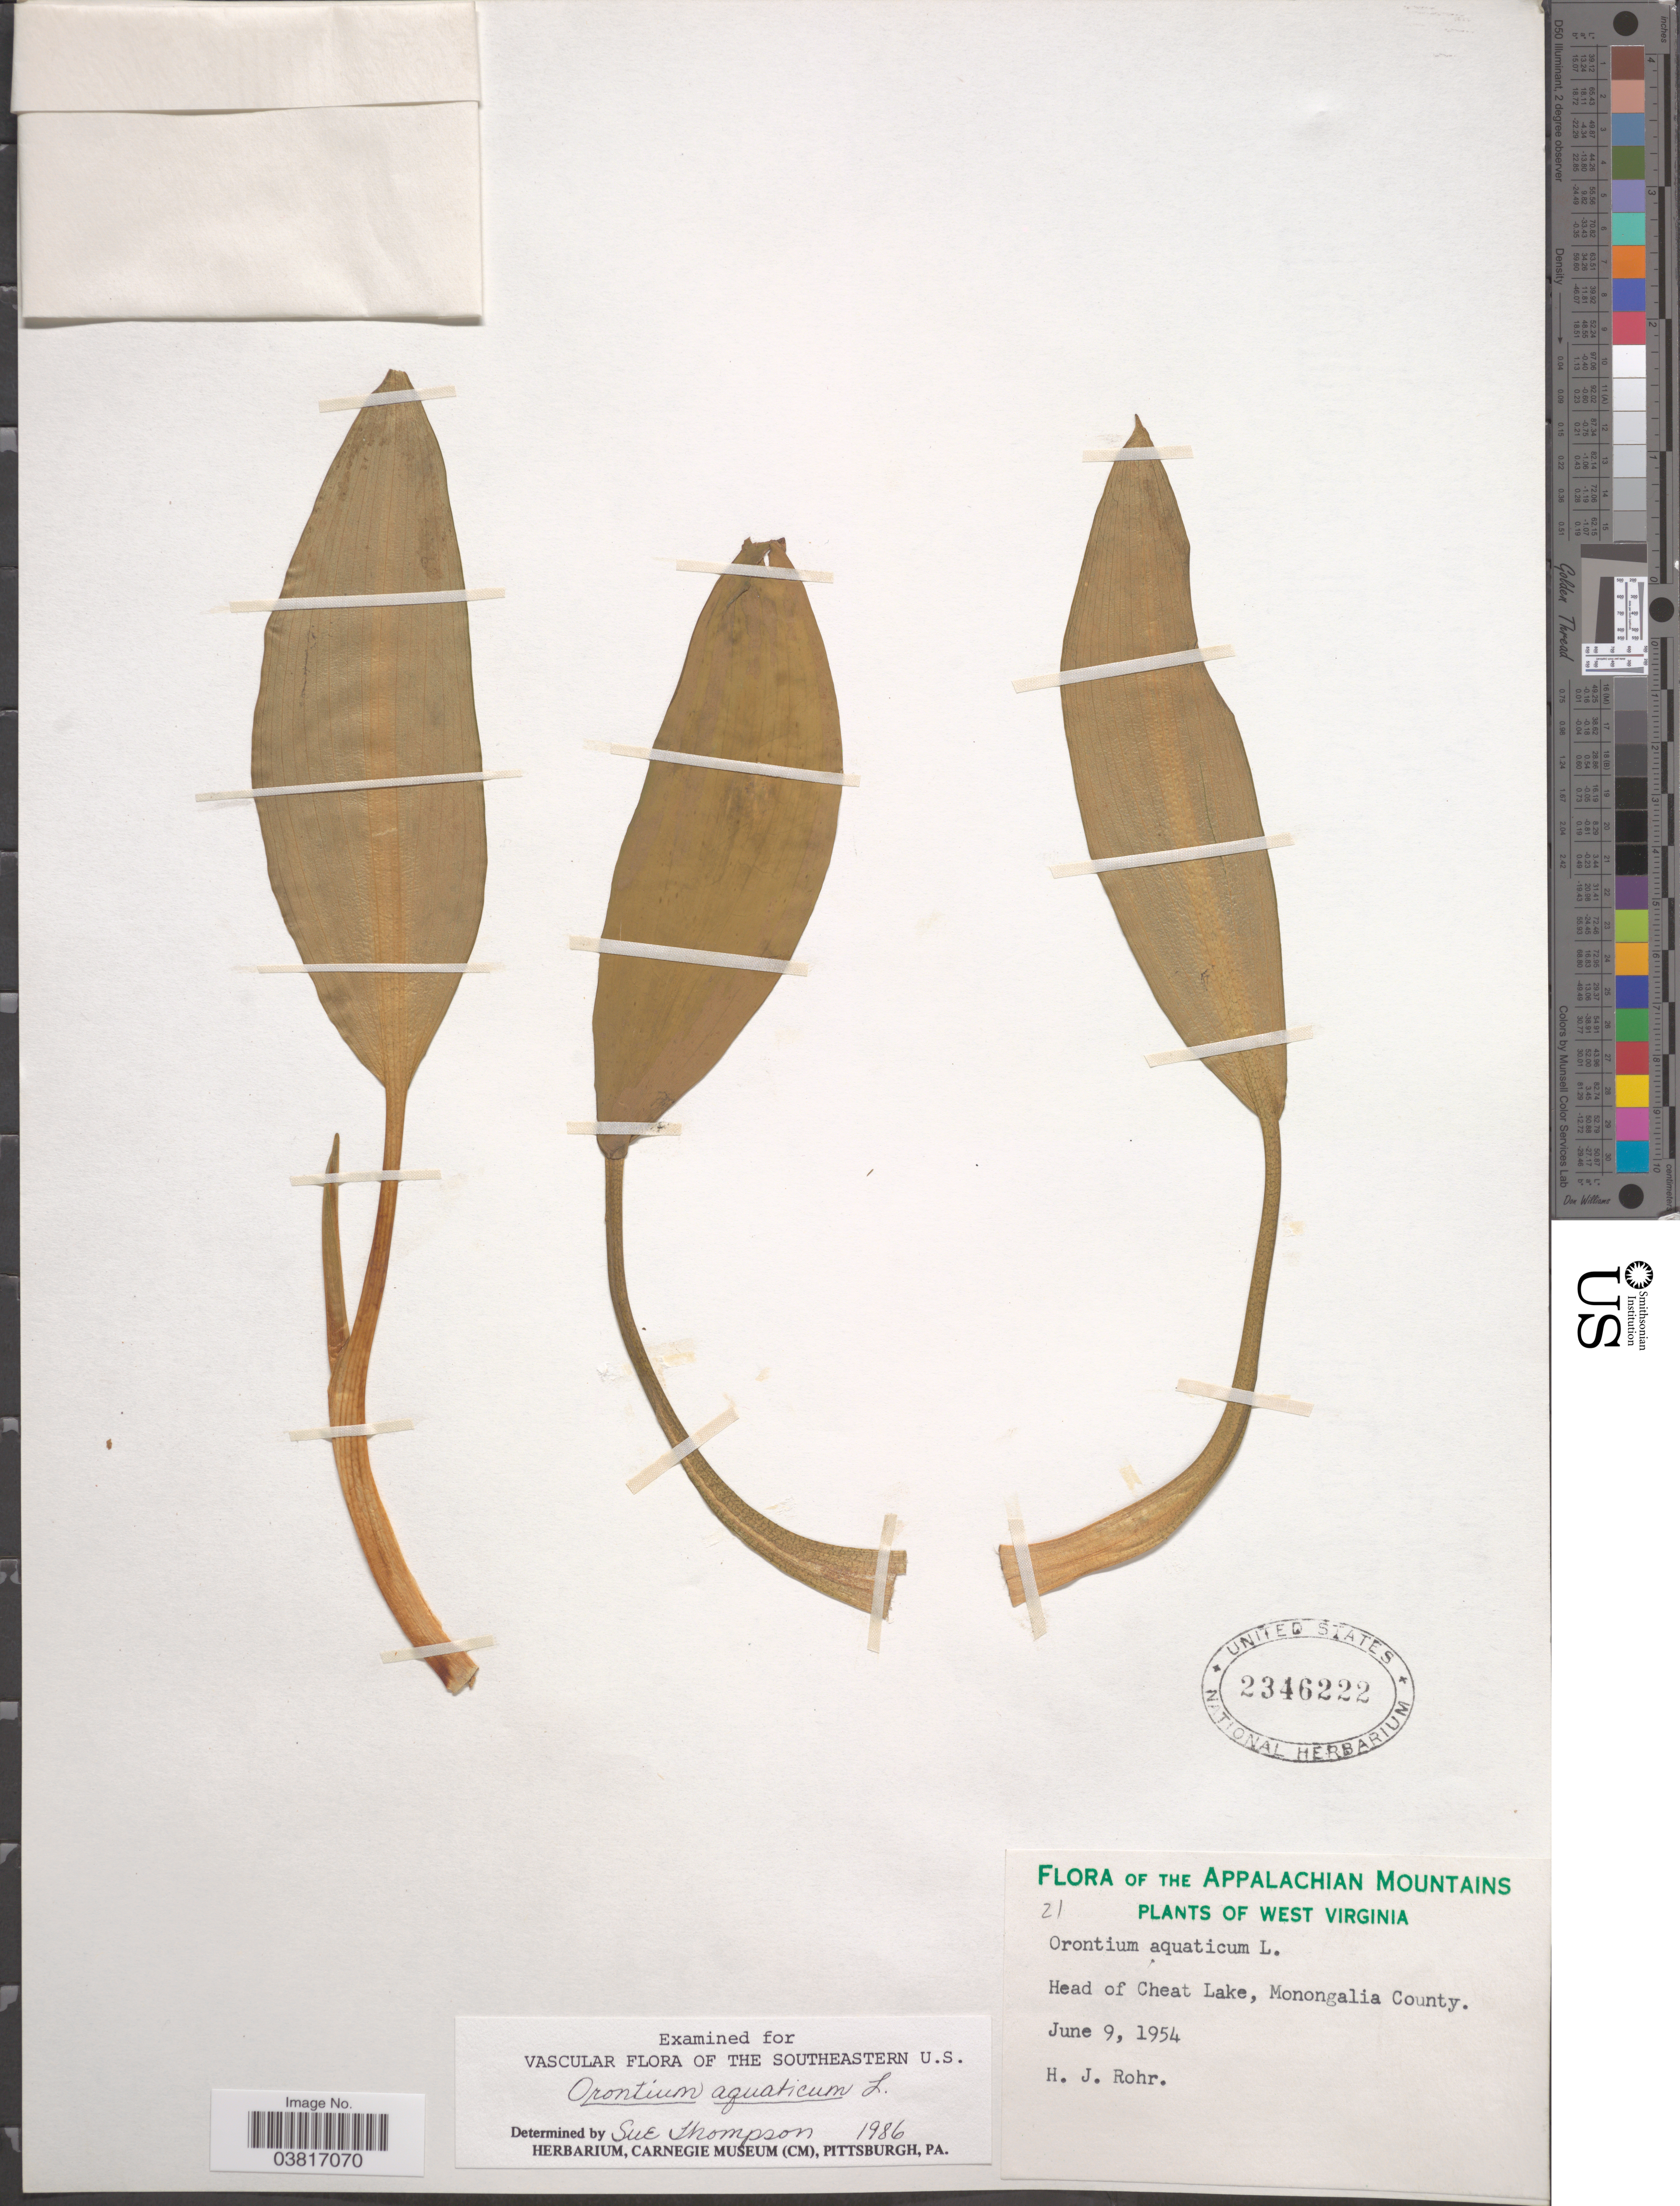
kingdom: Plantae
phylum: Tracheophyta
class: Liliopsida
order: Alismatales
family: Araceae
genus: Orontium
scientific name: Orontium aquaticum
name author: L.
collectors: H. Rohr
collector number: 21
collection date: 1954-06-09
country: United States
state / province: West Virginia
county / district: Monongalia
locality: Appalachian Mountains. Head of Cheat Lake, Monongalia County.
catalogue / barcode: US 2346222